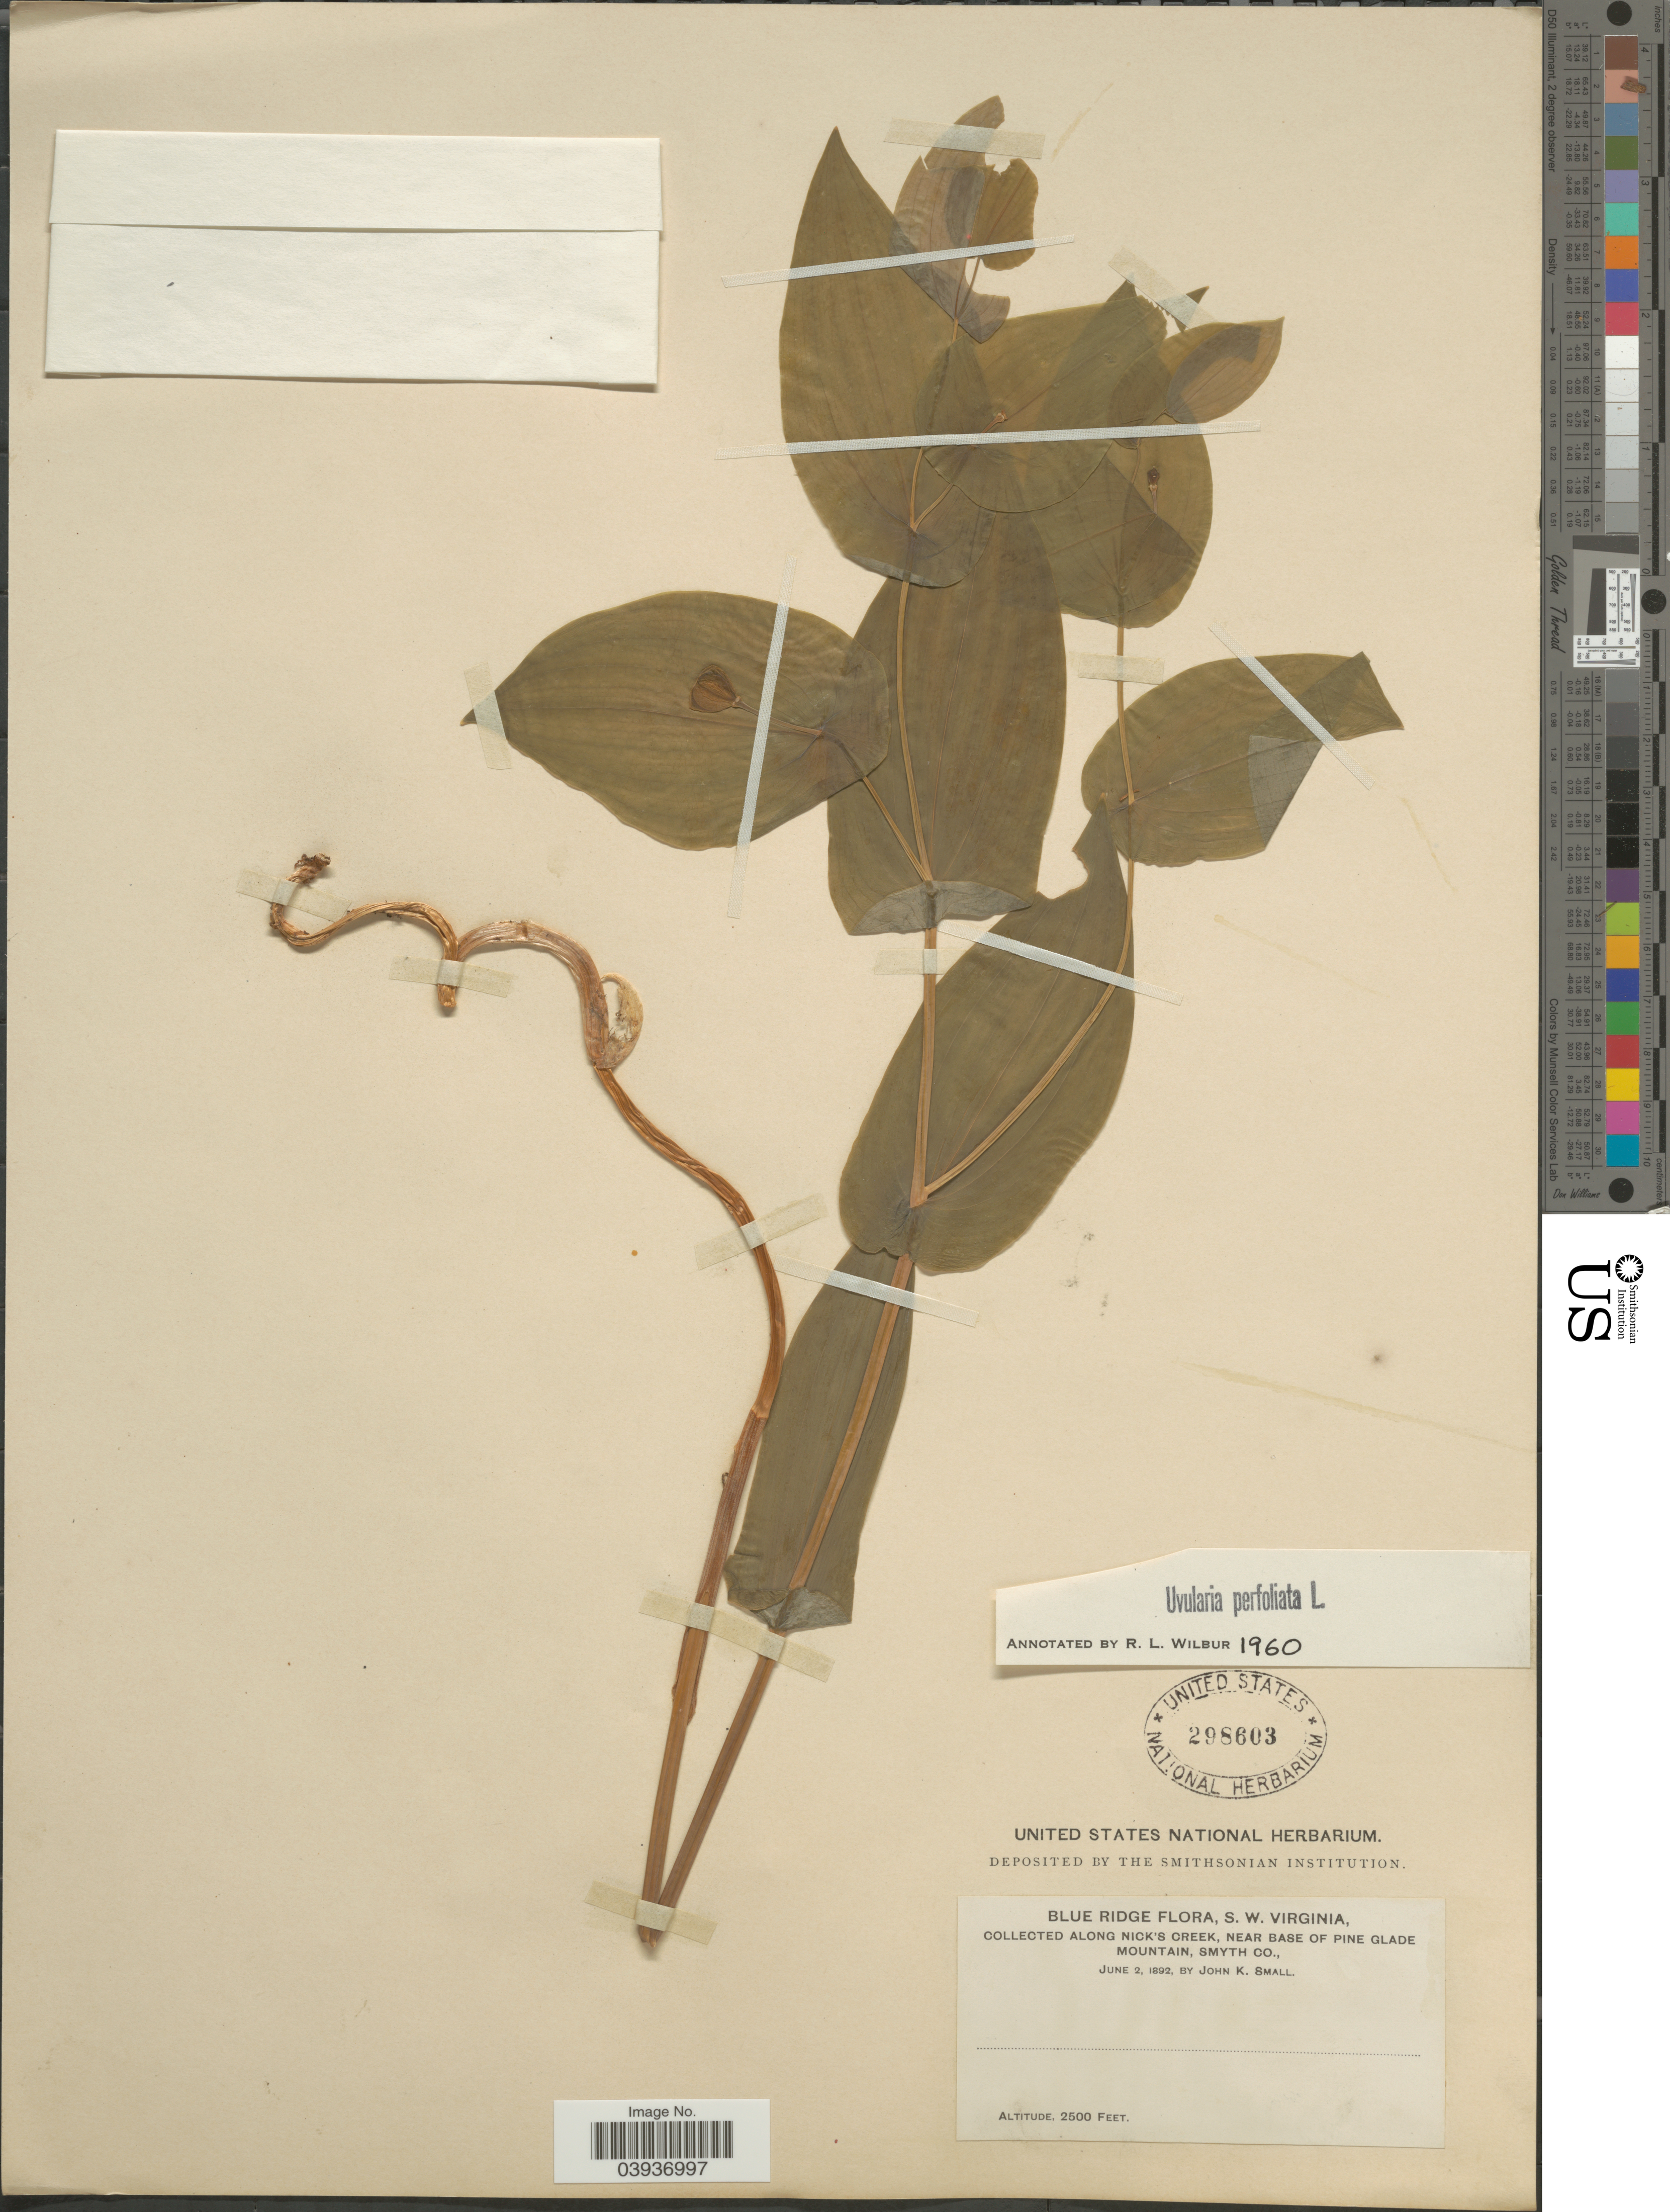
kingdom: Plantae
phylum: Tracheophyta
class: Liliopsida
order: Liliales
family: Colchicaceae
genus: Uvularia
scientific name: Uvularia perfoliata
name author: L.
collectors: J. K. Small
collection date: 1892-06-02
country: United States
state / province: Virginia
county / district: Smyth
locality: Blue Ridge, S.W. Virginia, along Nick's Creek, near base of Pine Glade Mountain, Smyth Co.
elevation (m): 762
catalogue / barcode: US 298603